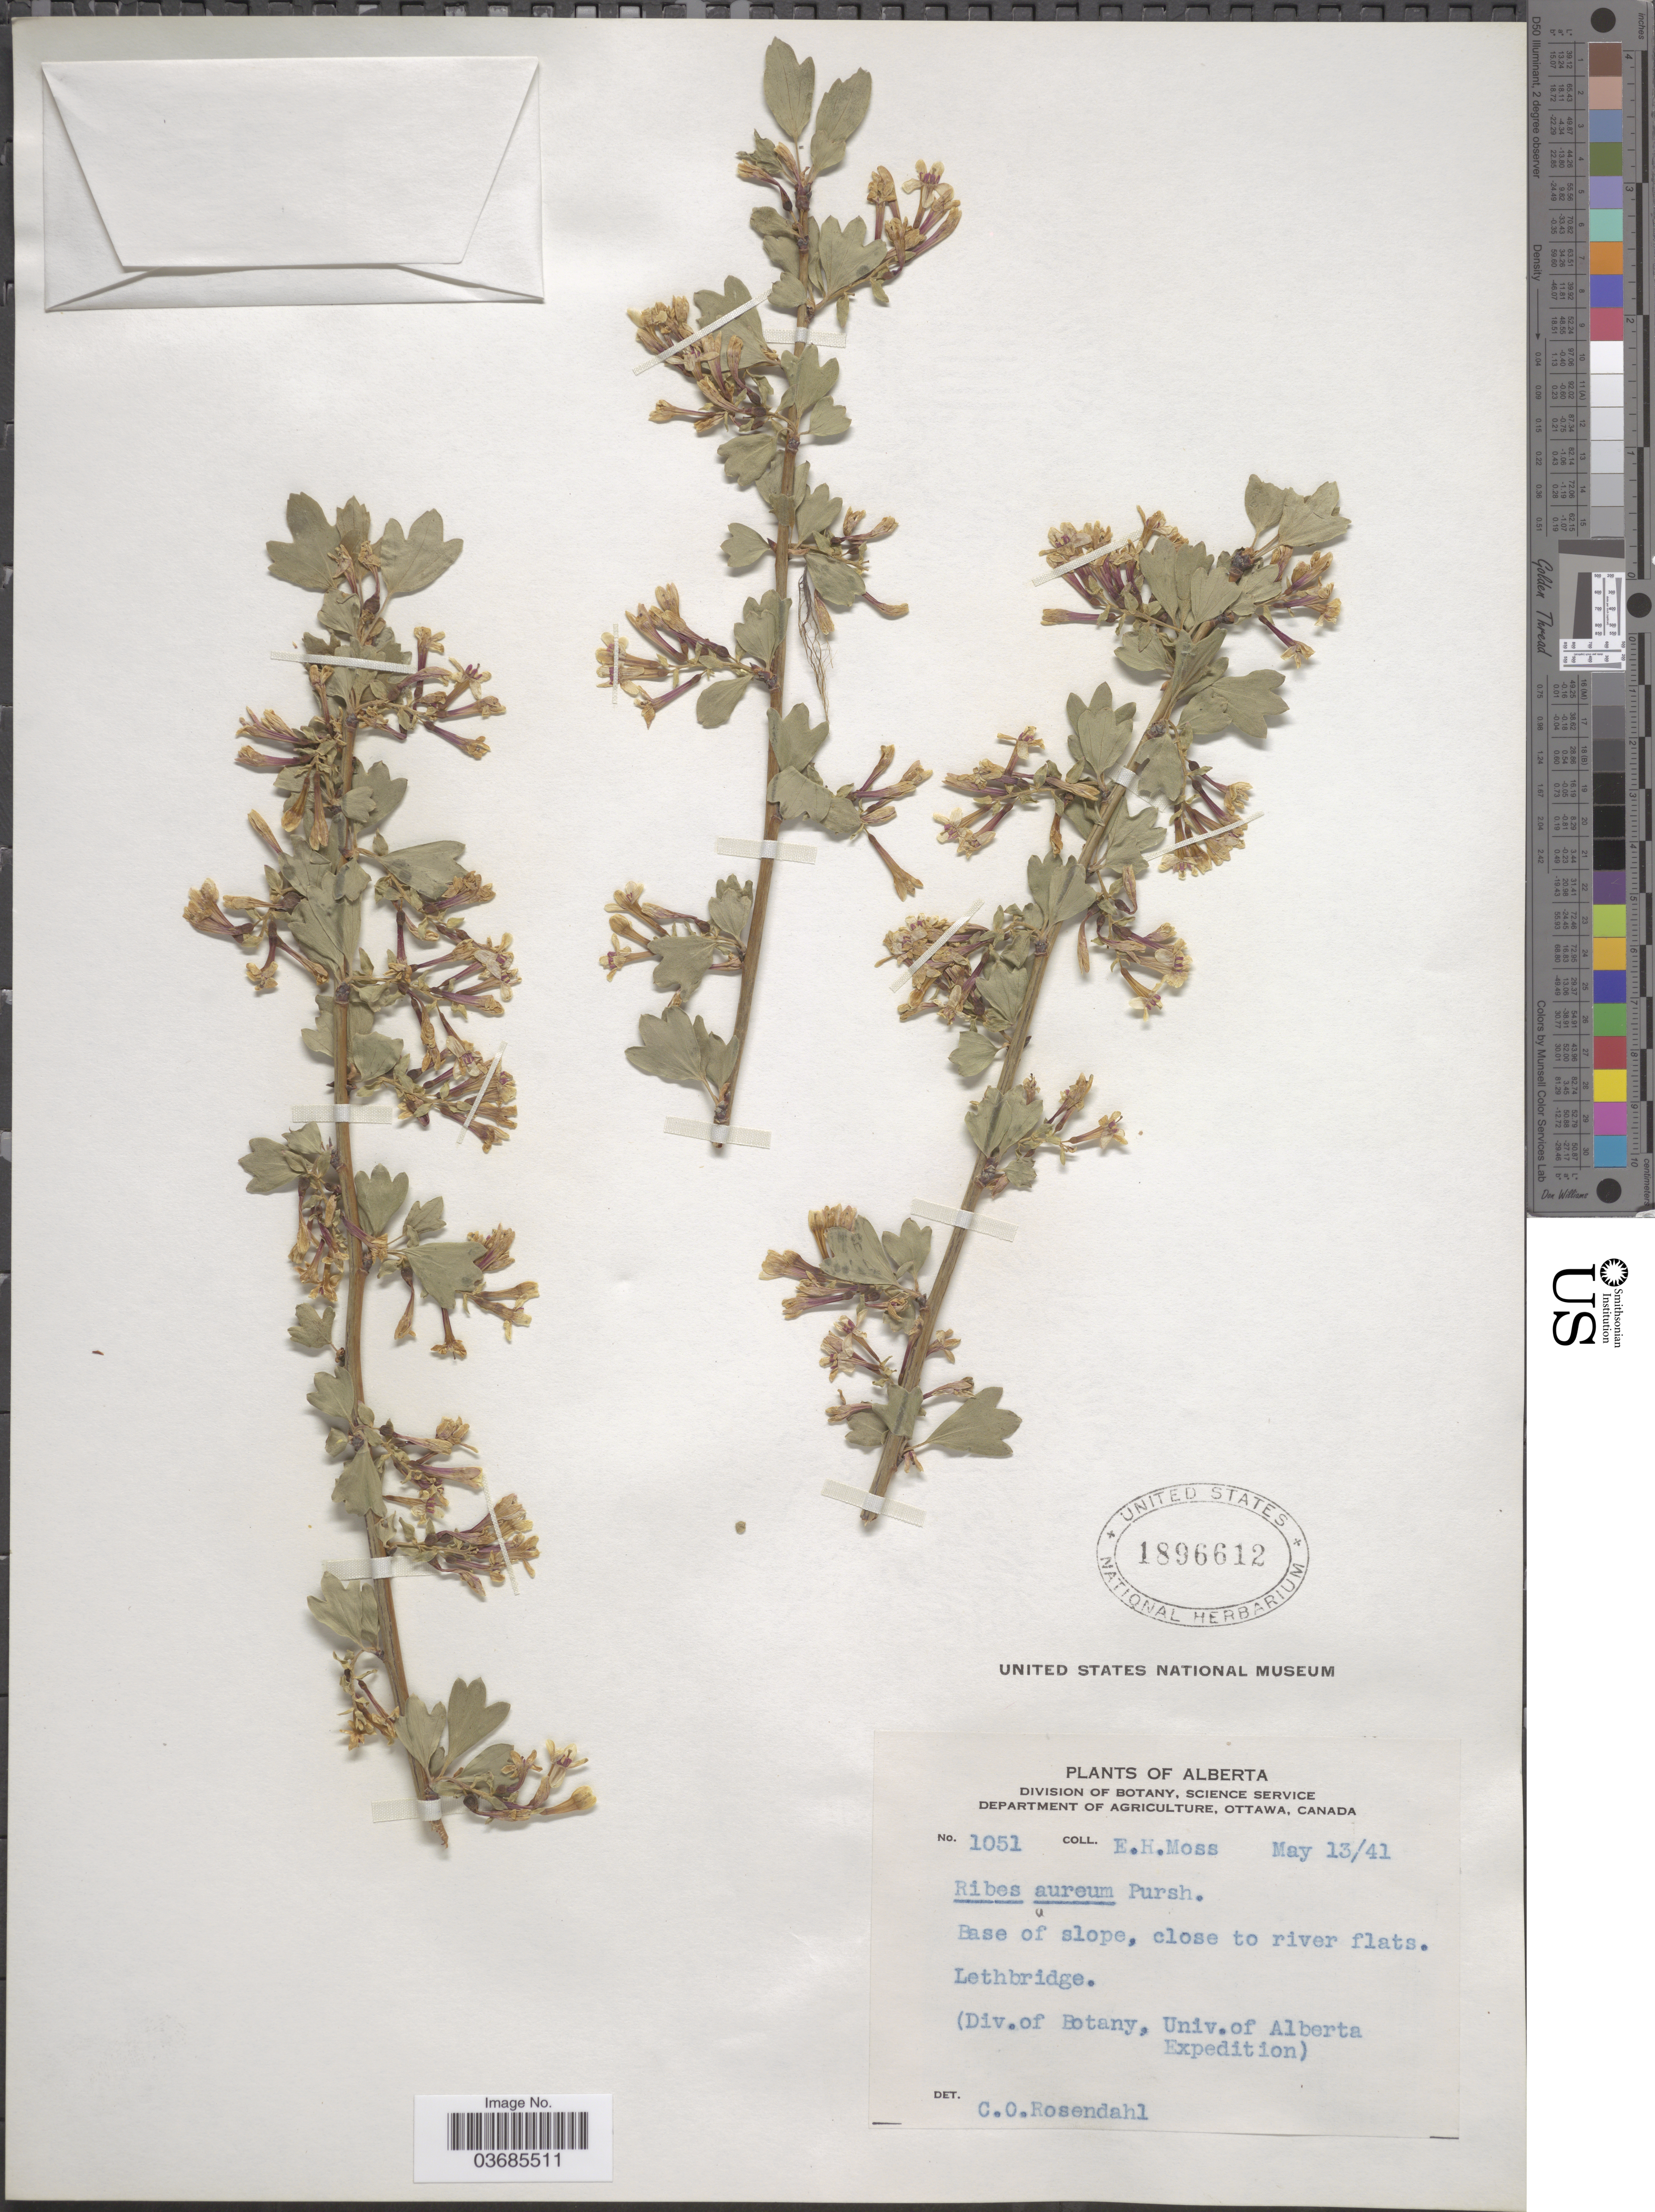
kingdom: Plantae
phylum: Tracheophyta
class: Magnoliopsida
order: Saxifragales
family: Grossulariaceae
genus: Ribes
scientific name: Ribes aureum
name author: Pursh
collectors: E. Moss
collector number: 1051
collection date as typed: Transcribed d/m/y: 13/5/41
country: Canada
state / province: Alberta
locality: Base of slope, close to river flats. Lethbridge. (Div. of Botany, Univ. of Alberta Expedition).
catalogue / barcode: US 1896612